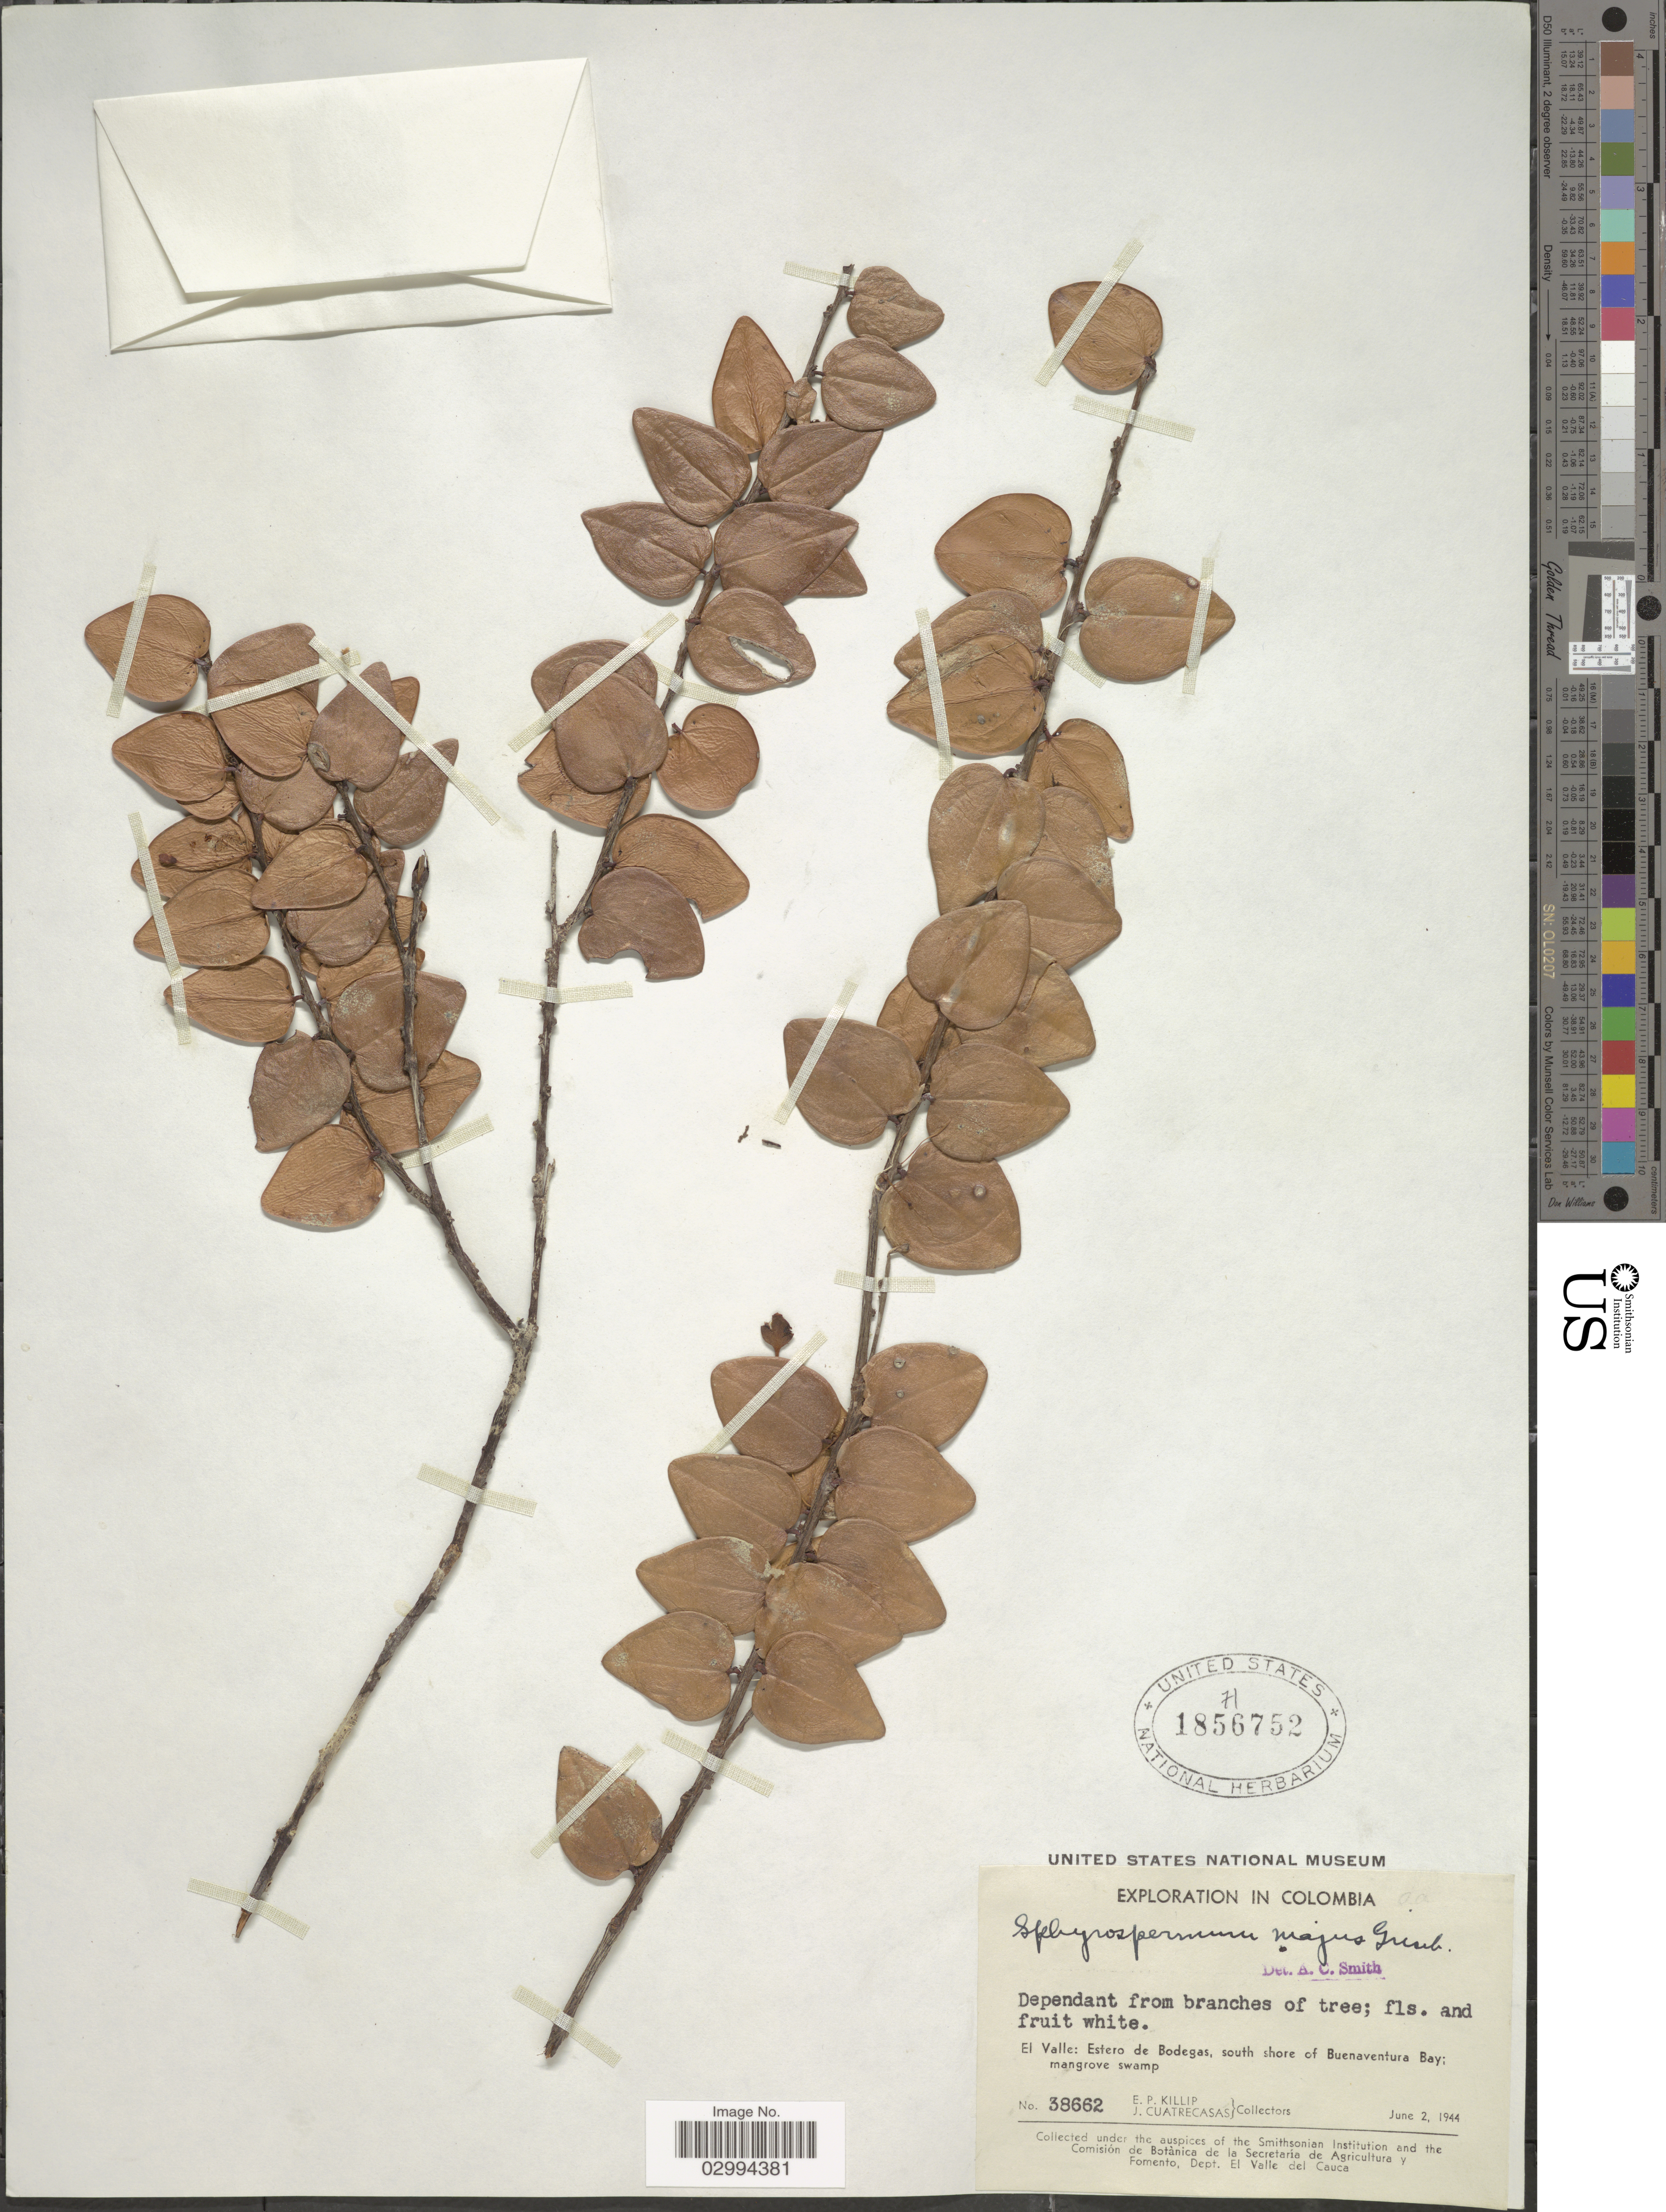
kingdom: Plantae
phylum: Tracheophyta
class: Magnoliopsida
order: Ericales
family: Ericaceae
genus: Sphyrospermum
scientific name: Sphyrospermum majus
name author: Griseb.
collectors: E. P. Killip & J. Cuatrecasas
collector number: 38662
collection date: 1944-06-02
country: Colombia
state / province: Valle del Cauca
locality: Estero de Bodegas, south shore of Buenaventura Bay.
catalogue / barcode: US 1856752